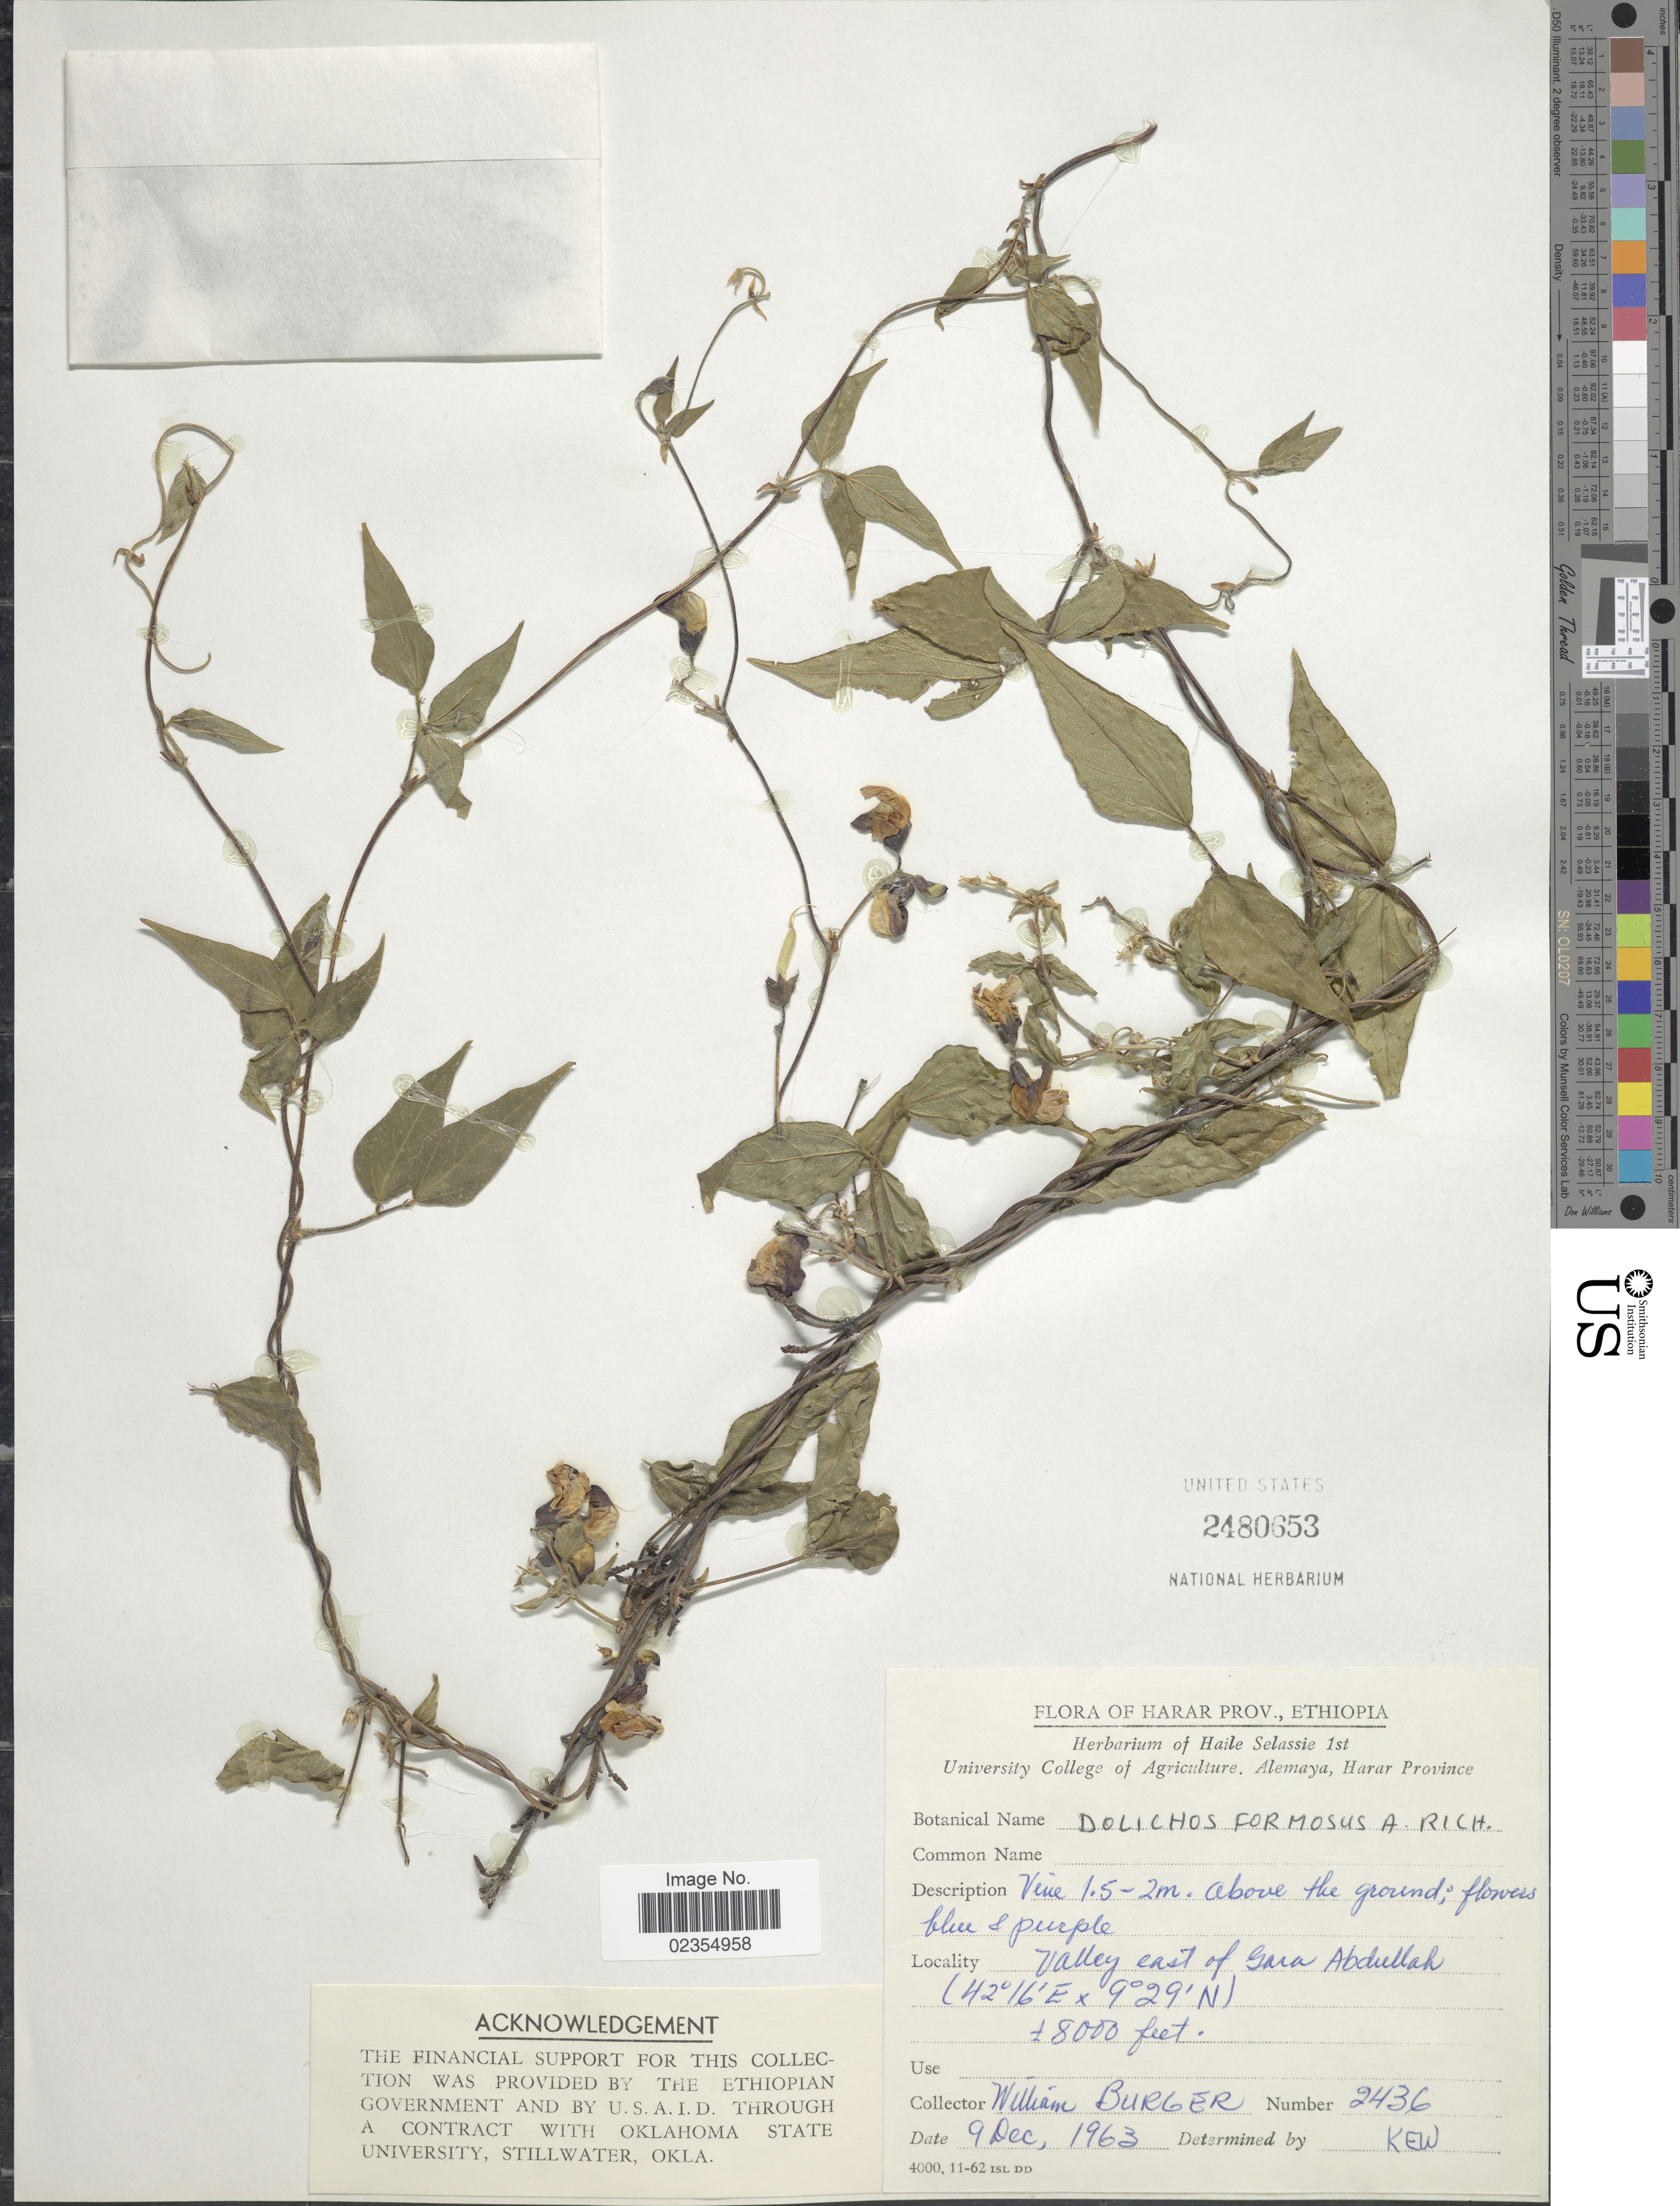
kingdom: Plantae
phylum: Tracheophyta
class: Magnoliopsida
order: Fabales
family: Fabaceae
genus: Dolichos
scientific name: Dolichos sericeus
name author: E. Mey.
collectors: W. Burger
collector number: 2436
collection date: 1963-12-09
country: Ethiopia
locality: Harar Prov., valley east of Gara Abdullah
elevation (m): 2438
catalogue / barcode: US 2480653